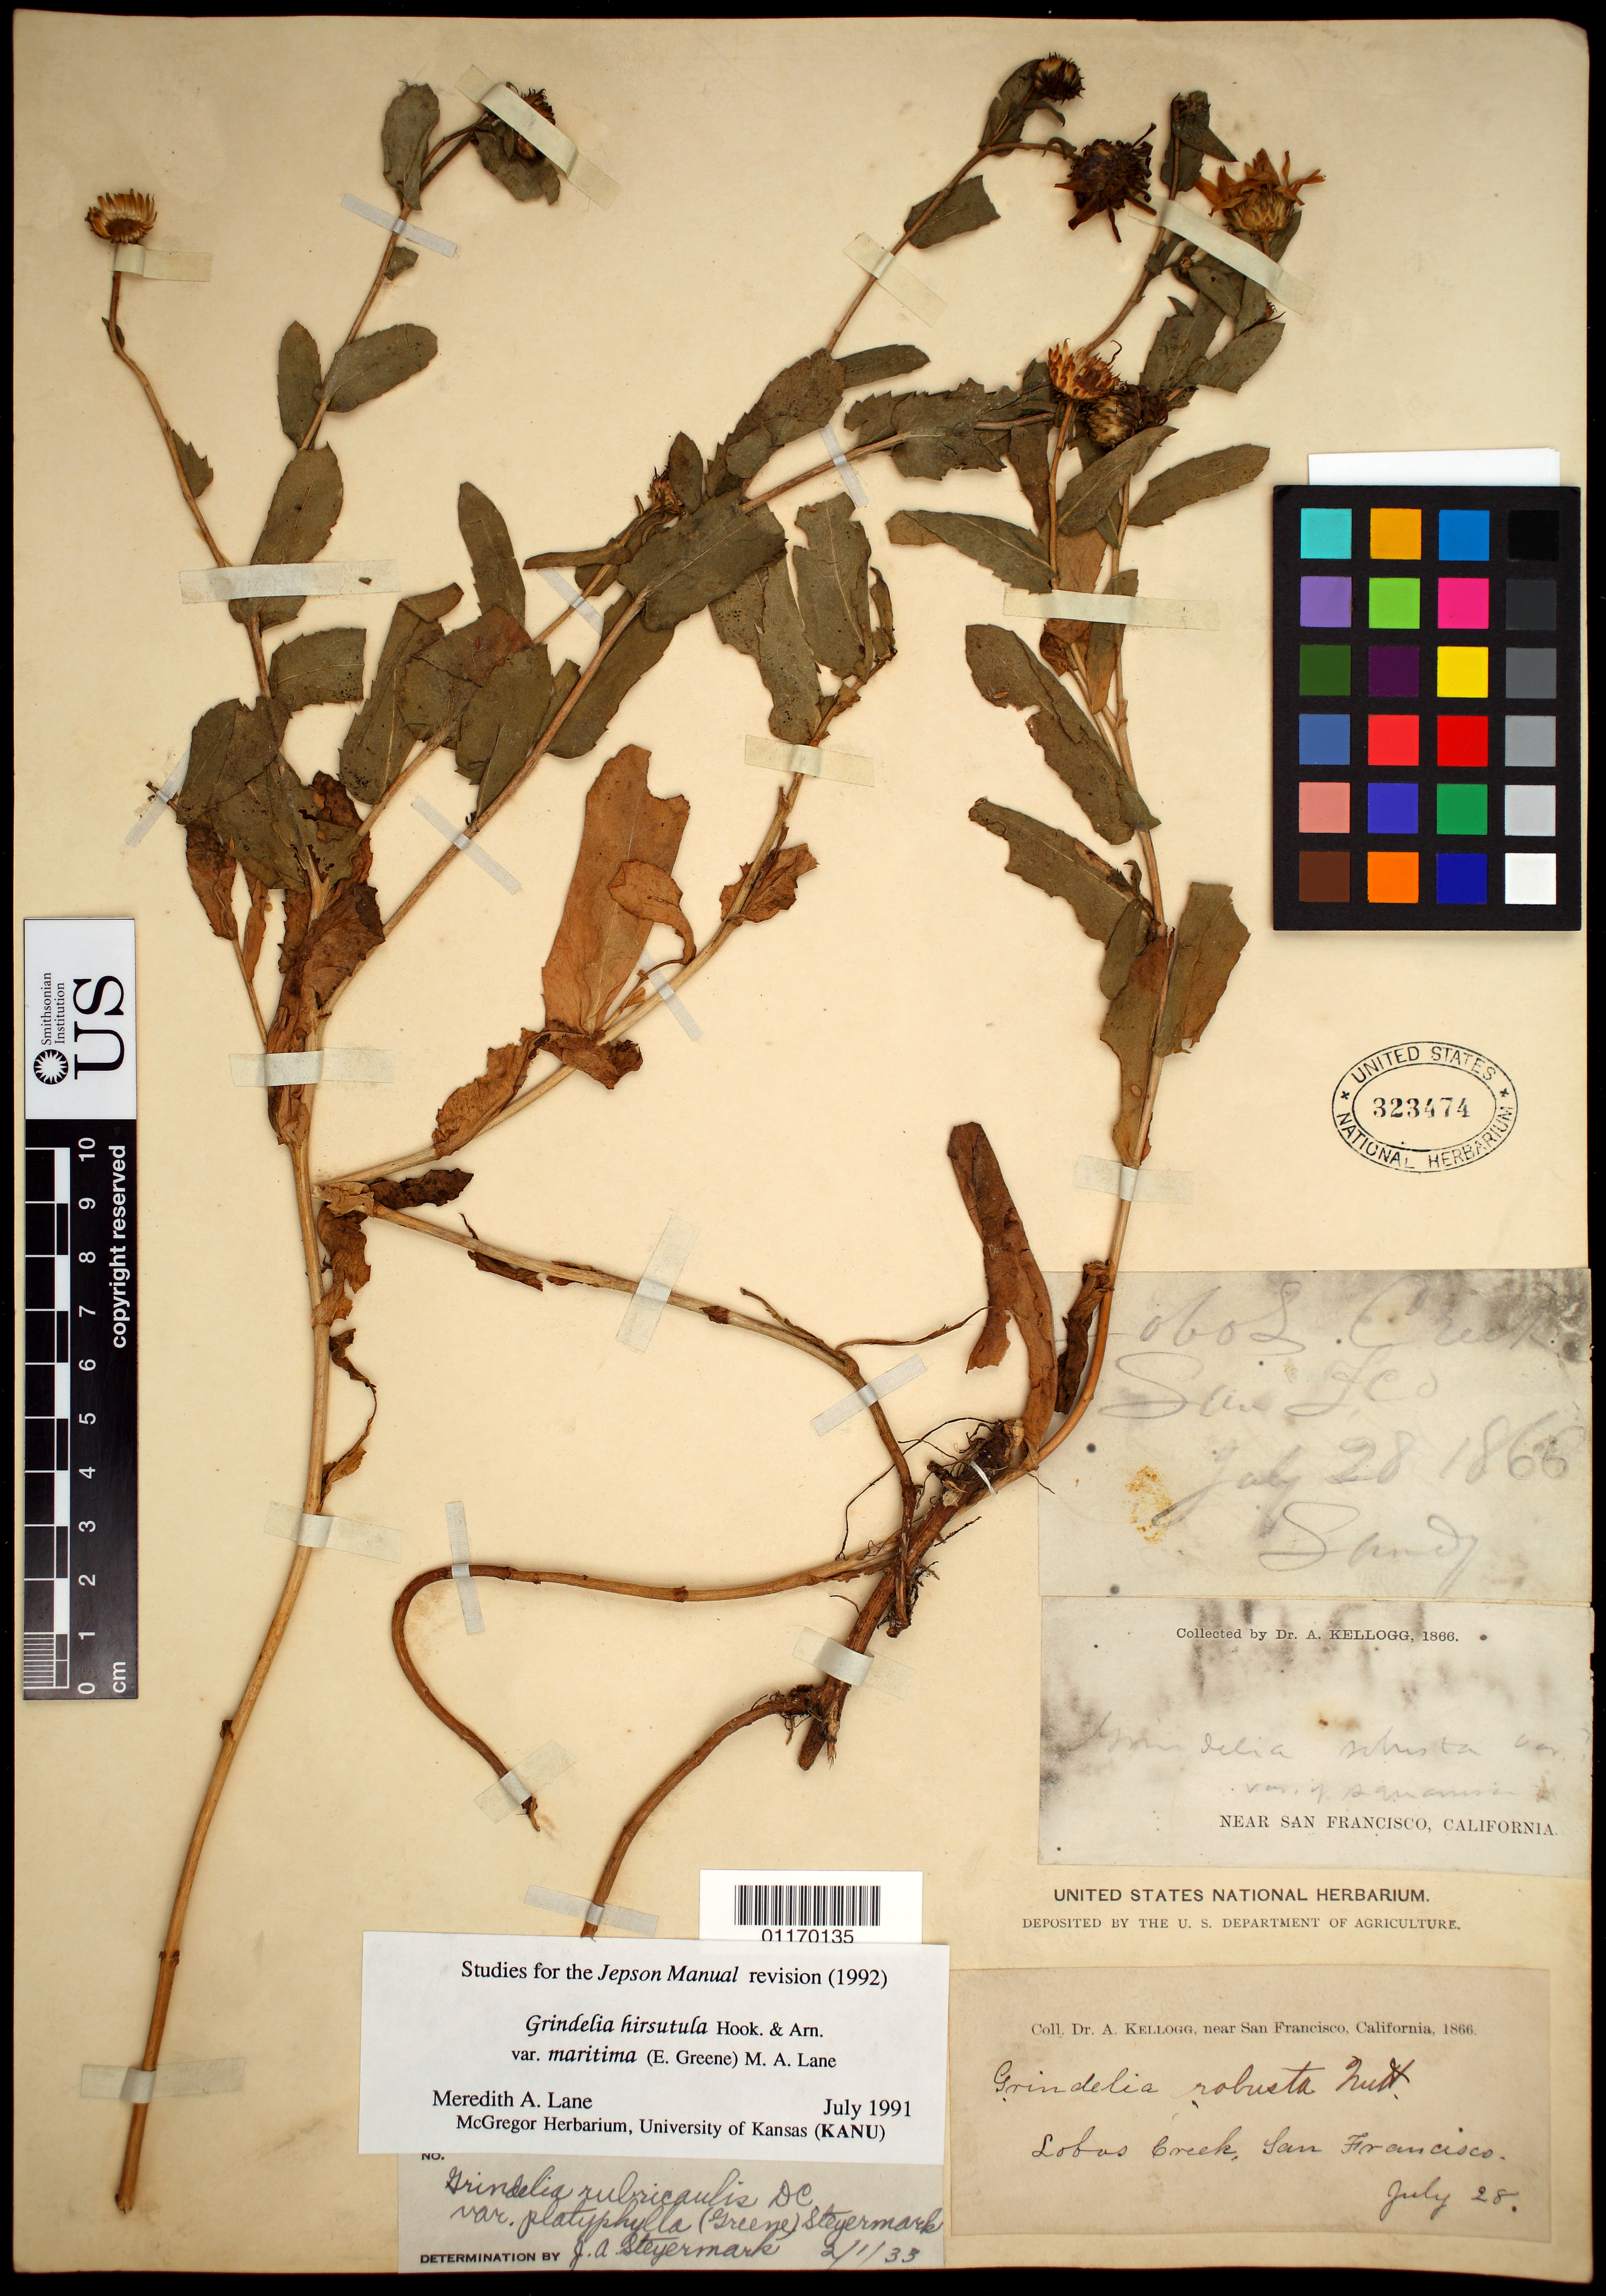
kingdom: Plantae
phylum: Tracheophyta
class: Magnoliopsida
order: Asterales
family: Asteraceae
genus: Grindelia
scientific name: Grindelia hirsutula var. maritima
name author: (Greene) M.A. Lane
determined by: Lane, M. A.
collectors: A. Kellogg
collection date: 1866-07-28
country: United States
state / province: California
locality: Lobas Creek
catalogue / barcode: US 323474